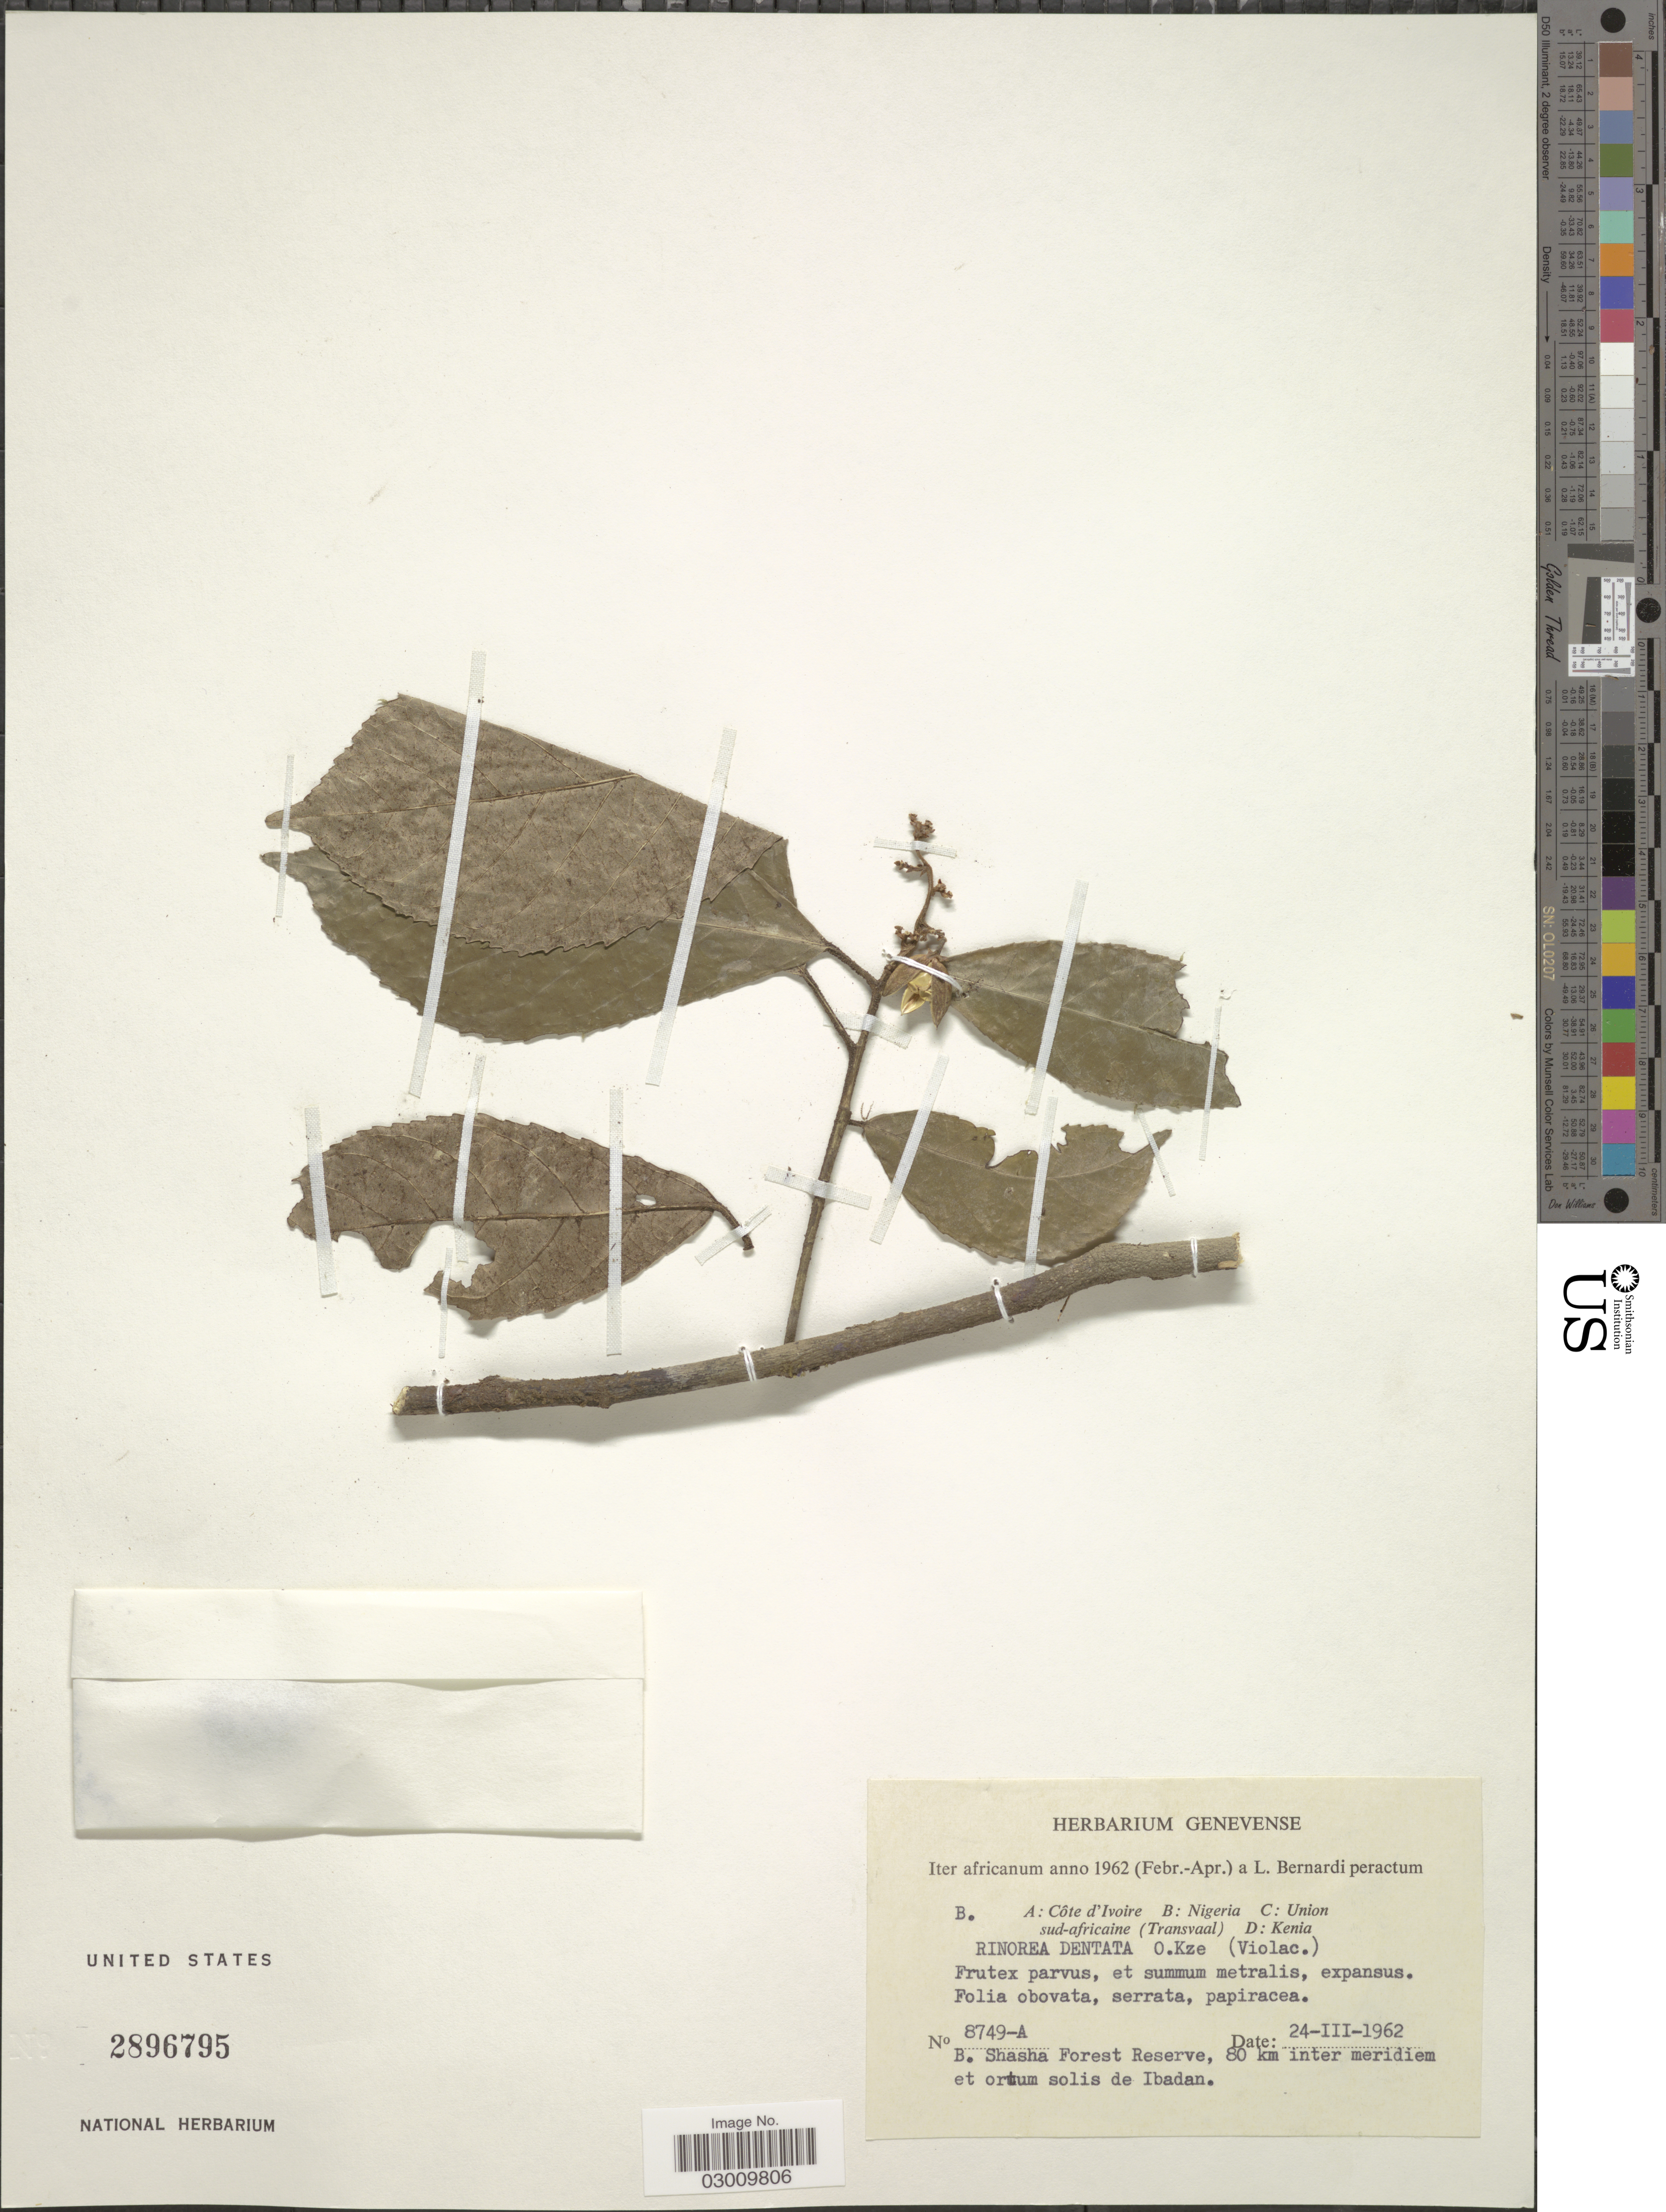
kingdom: Plantae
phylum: Tracheophyta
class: Magnoliopsida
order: Malpighiales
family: Violaceae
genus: Rinorea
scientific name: Rinorea dentata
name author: (P. Beauv.) Kuntze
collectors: L. Bernardi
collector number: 8749-A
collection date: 1962-03-24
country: Nigeria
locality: Shasha Forest Reserve, 80 km inter meridiem et ortum solis de Ibadan.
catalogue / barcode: US 2896795